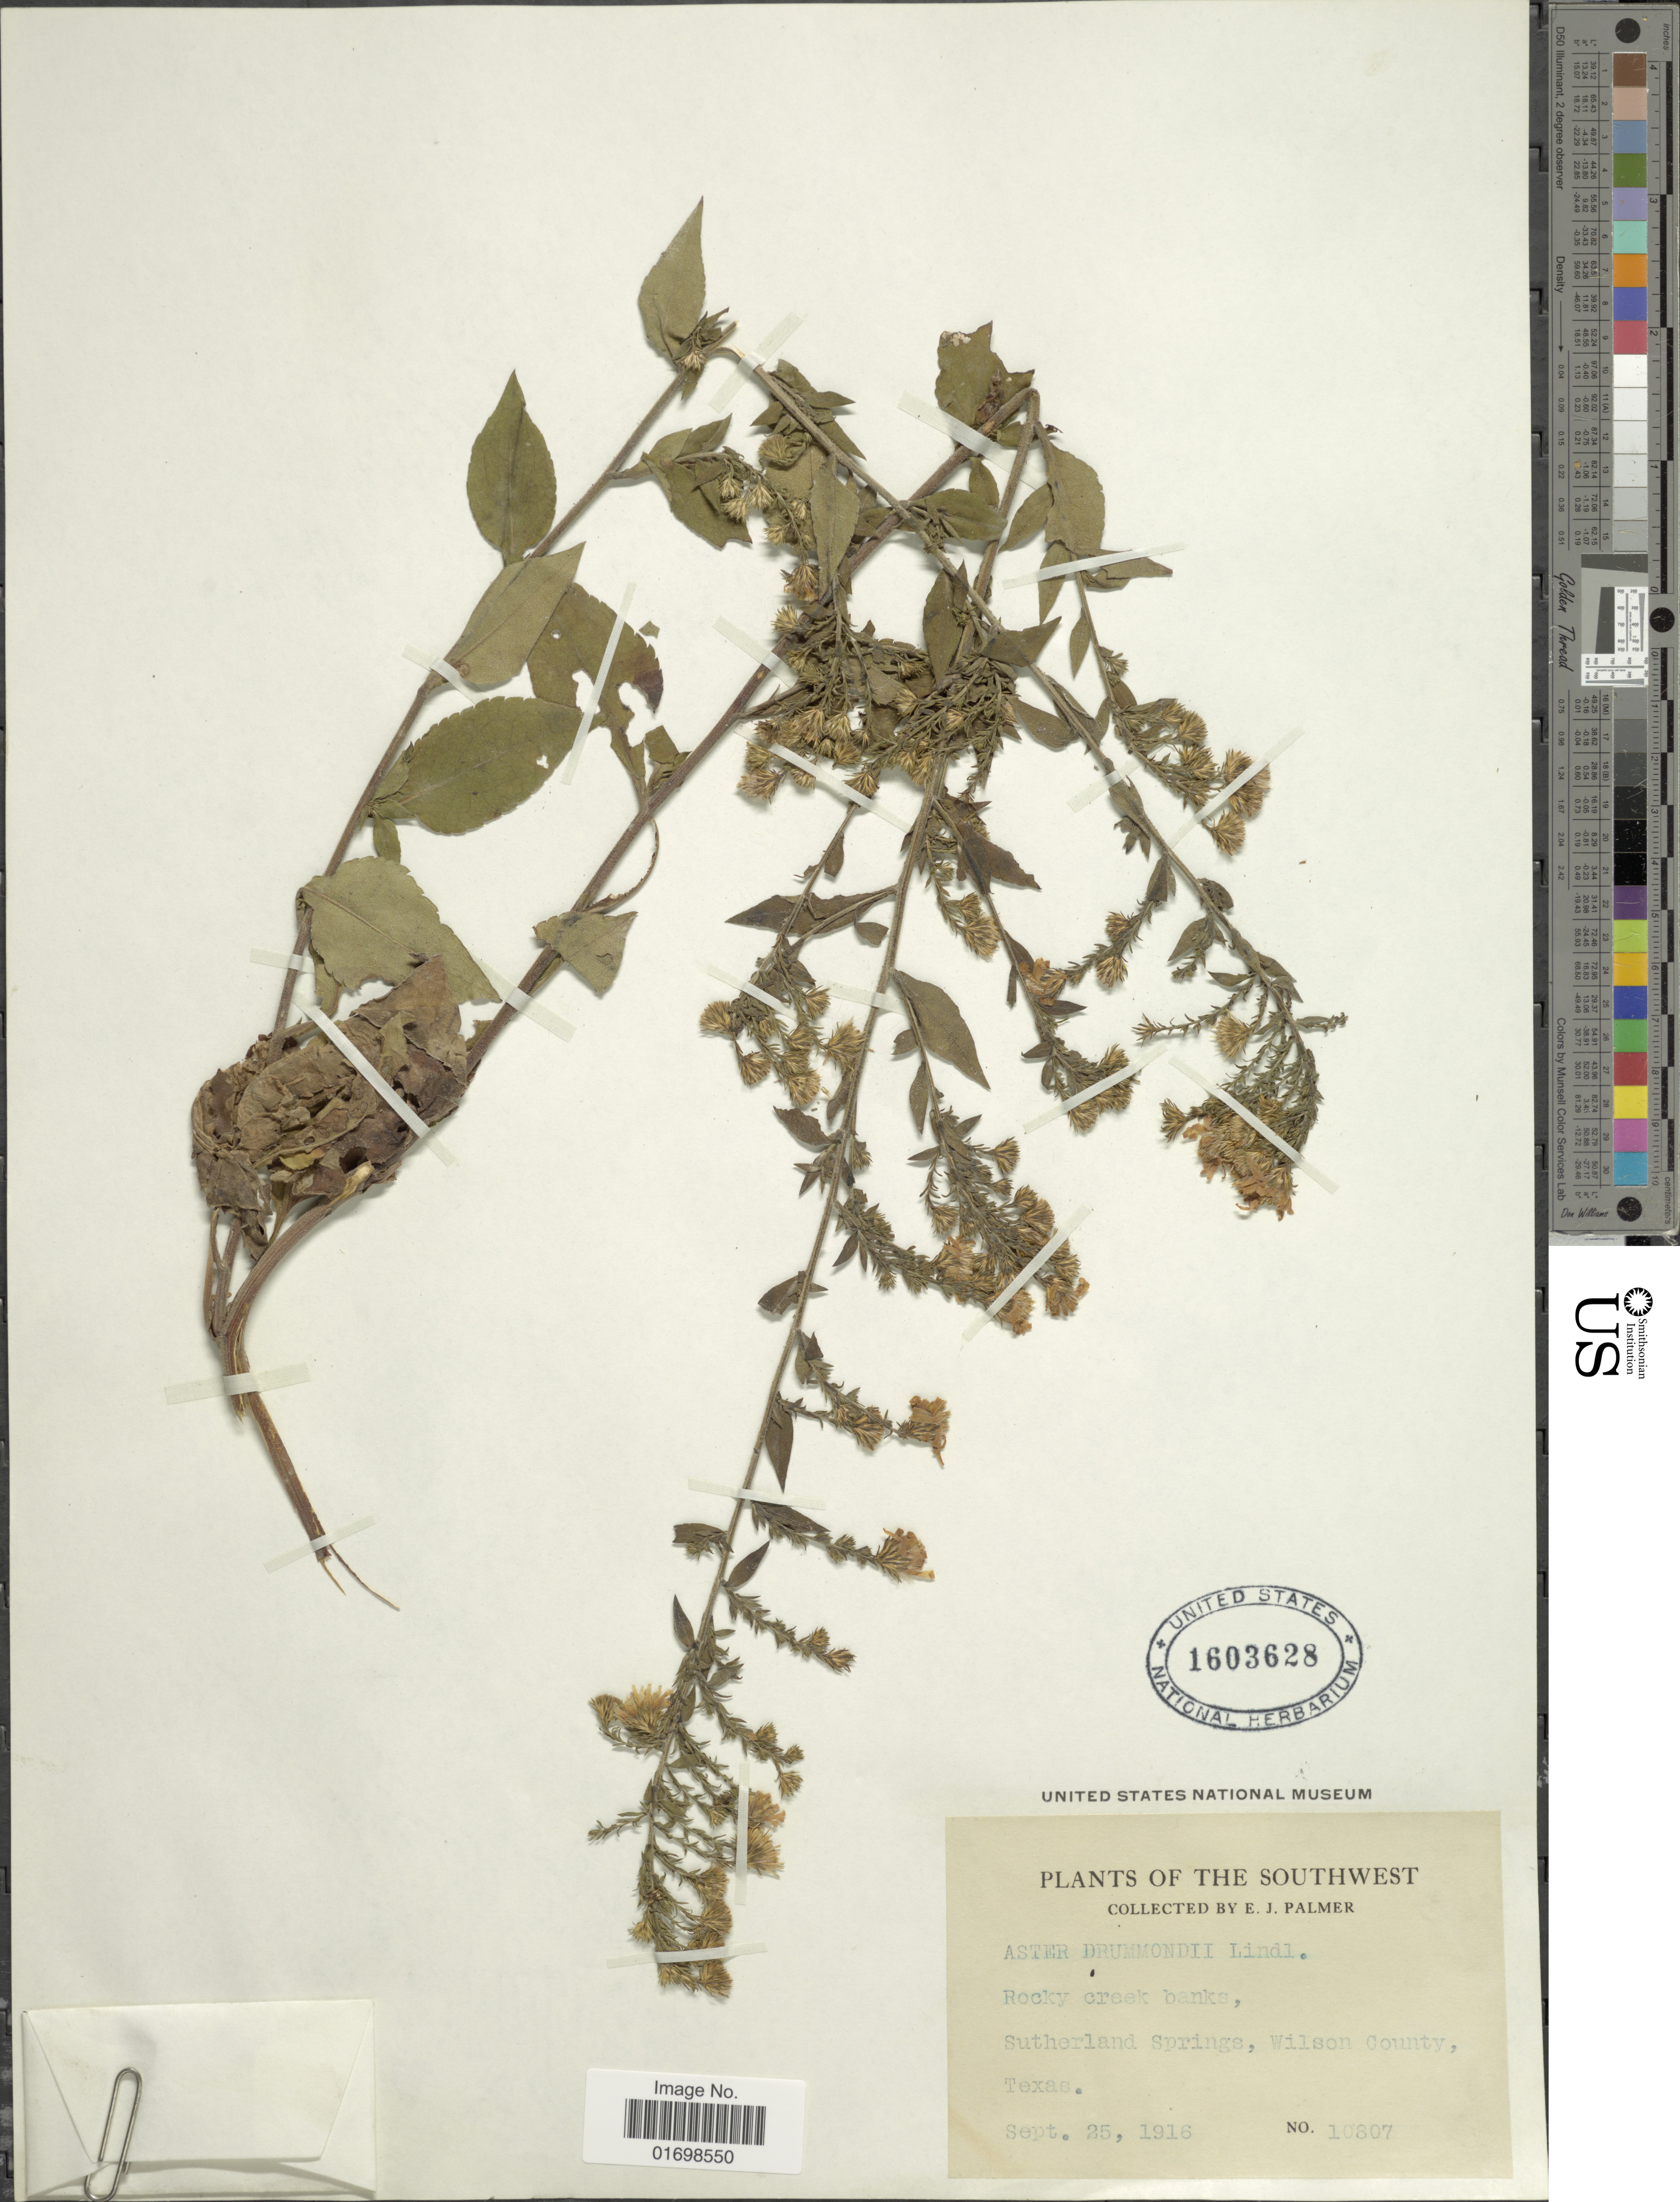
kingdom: Plantae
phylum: Tracheophyta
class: Magnoliopsida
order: Asterales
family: Asteraceae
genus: Symphyotrichum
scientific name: Symphyotrichum drummondii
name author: (Lindl.) G.L. Nesom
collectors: E. J. Palmer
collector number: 10807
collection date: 1916-09-25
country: United States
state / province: Texas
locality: Sutherland Springs, Wilson County.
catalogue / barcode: US 1603628